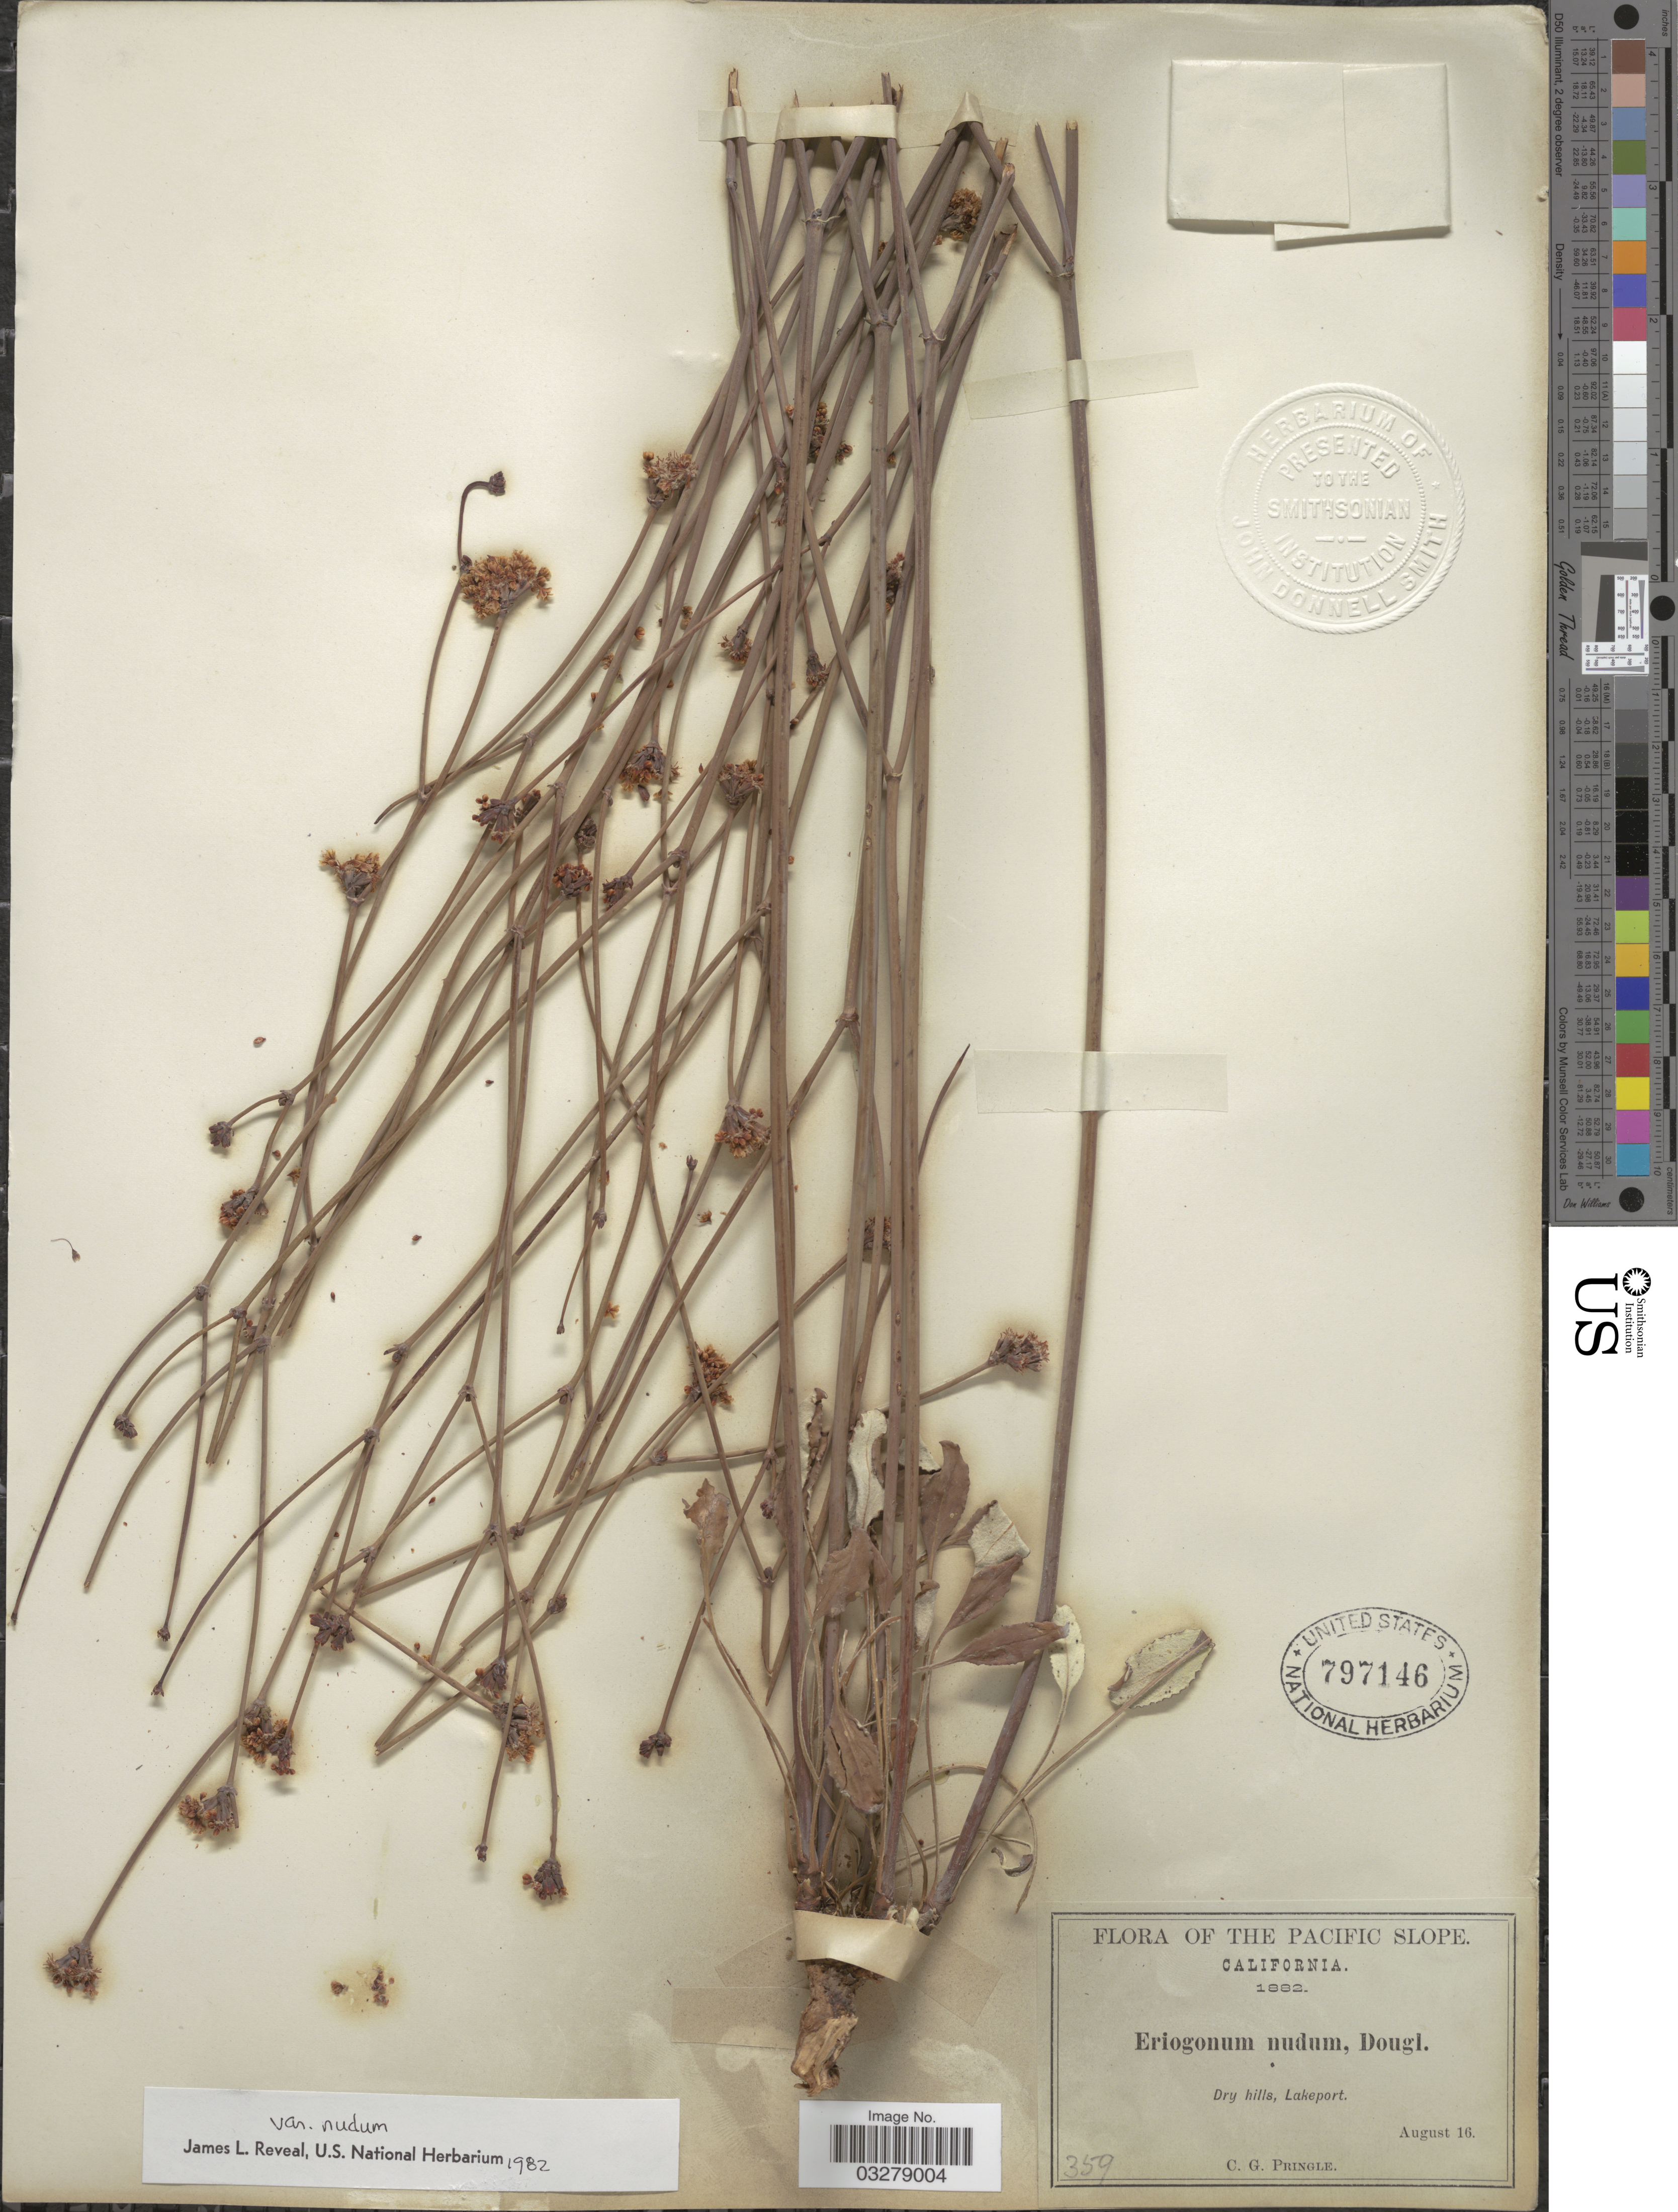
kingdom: Plantae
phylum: Tracheophyta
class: Magnoliopsida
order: Caryophyllales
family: Polygonaceae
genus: Eriogonum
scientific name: Eriogonum nudum var. nudum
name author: Douglas ex Benth.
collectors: C. G. Pringle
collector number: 359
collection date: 1882-08-16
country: United States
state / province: California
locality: The Pacific Slope, Lakeport.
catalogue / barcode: US 797146